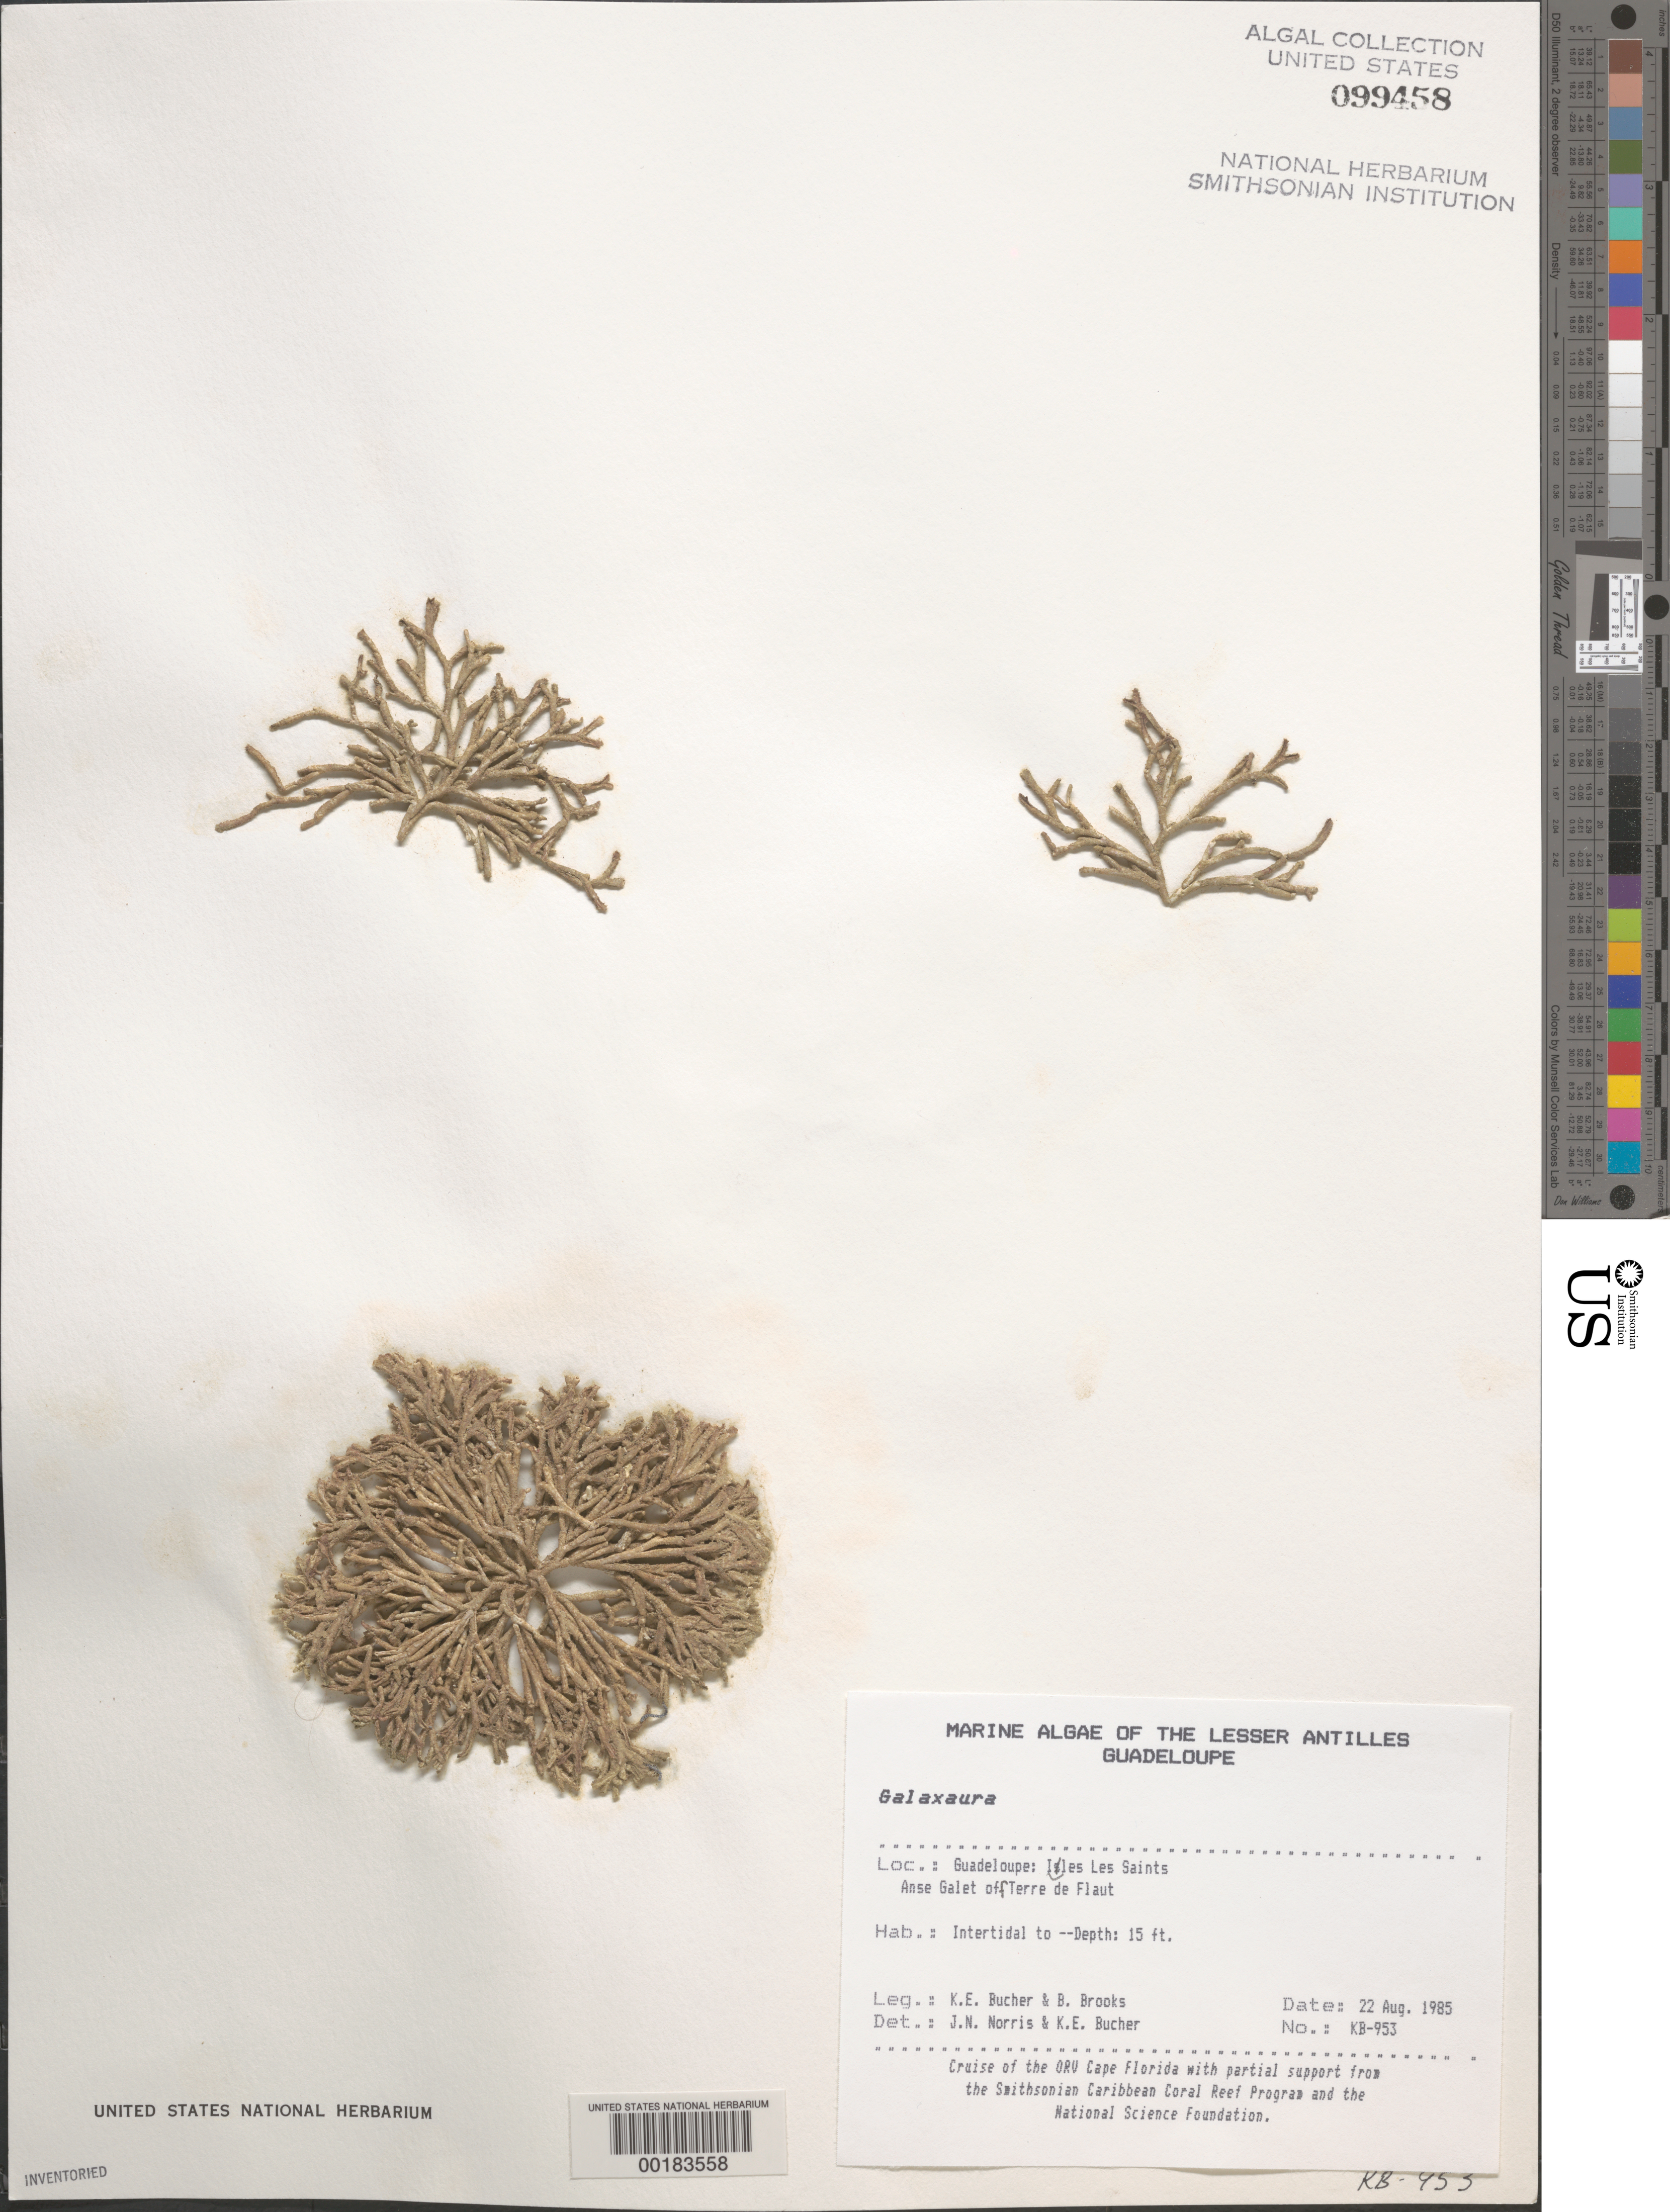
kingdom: Plantae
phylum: Rhodophyta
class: Florideophyceae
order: Nemaliales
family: Galaxauraceae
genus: Galaxaura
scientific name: Galaxaura sp.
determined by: Norris, J. N.; Bucher, K. E.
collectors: K. E. Bucher & B. Brooks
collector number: Kb-953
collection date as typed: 22 Aug 1985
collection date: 1985-08-22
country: Guadeloupe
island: Iles des Saintes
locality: Anse Galet off Terre de Flaut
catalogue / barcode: US 99458